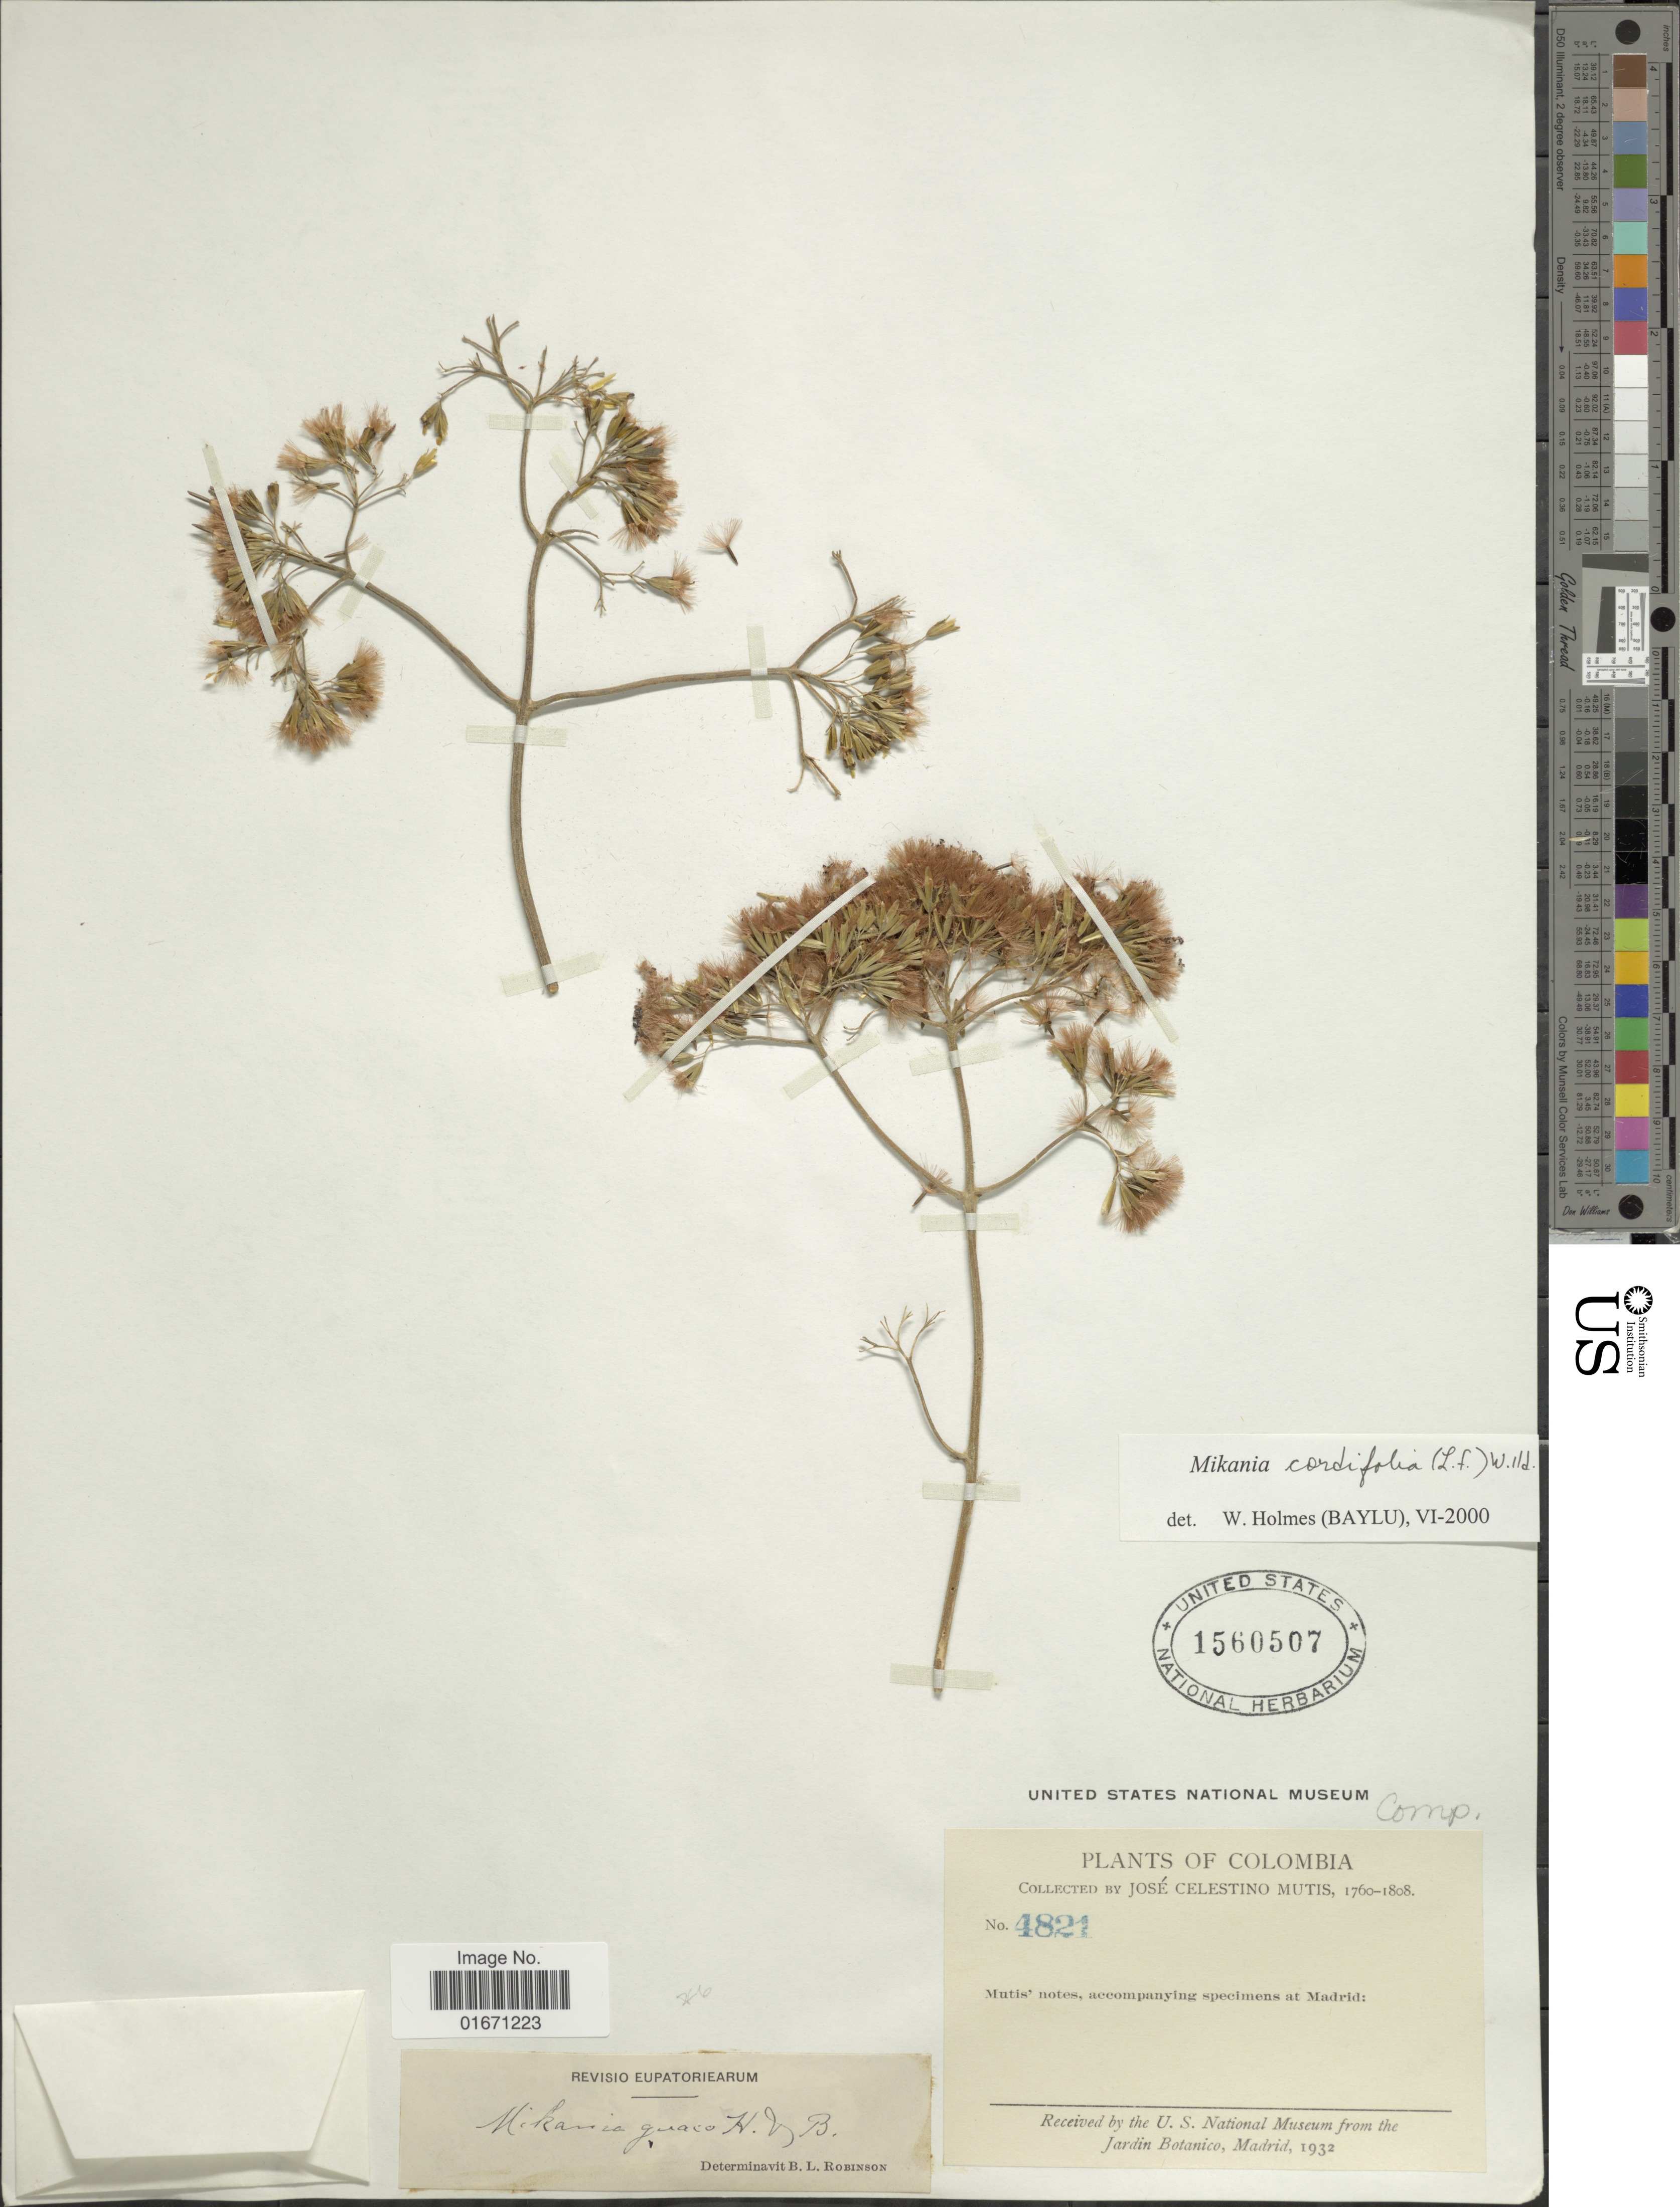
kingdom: Plantae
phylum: Tracheophyta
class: Magnoliopsida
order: Asterales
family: Asteraceae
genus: Mikania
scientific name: Mikania cordifolia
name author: Kunth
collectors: J. C. B. Mutis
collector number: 4821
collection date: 1760/1808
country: Colombia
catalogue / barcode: US 1560507